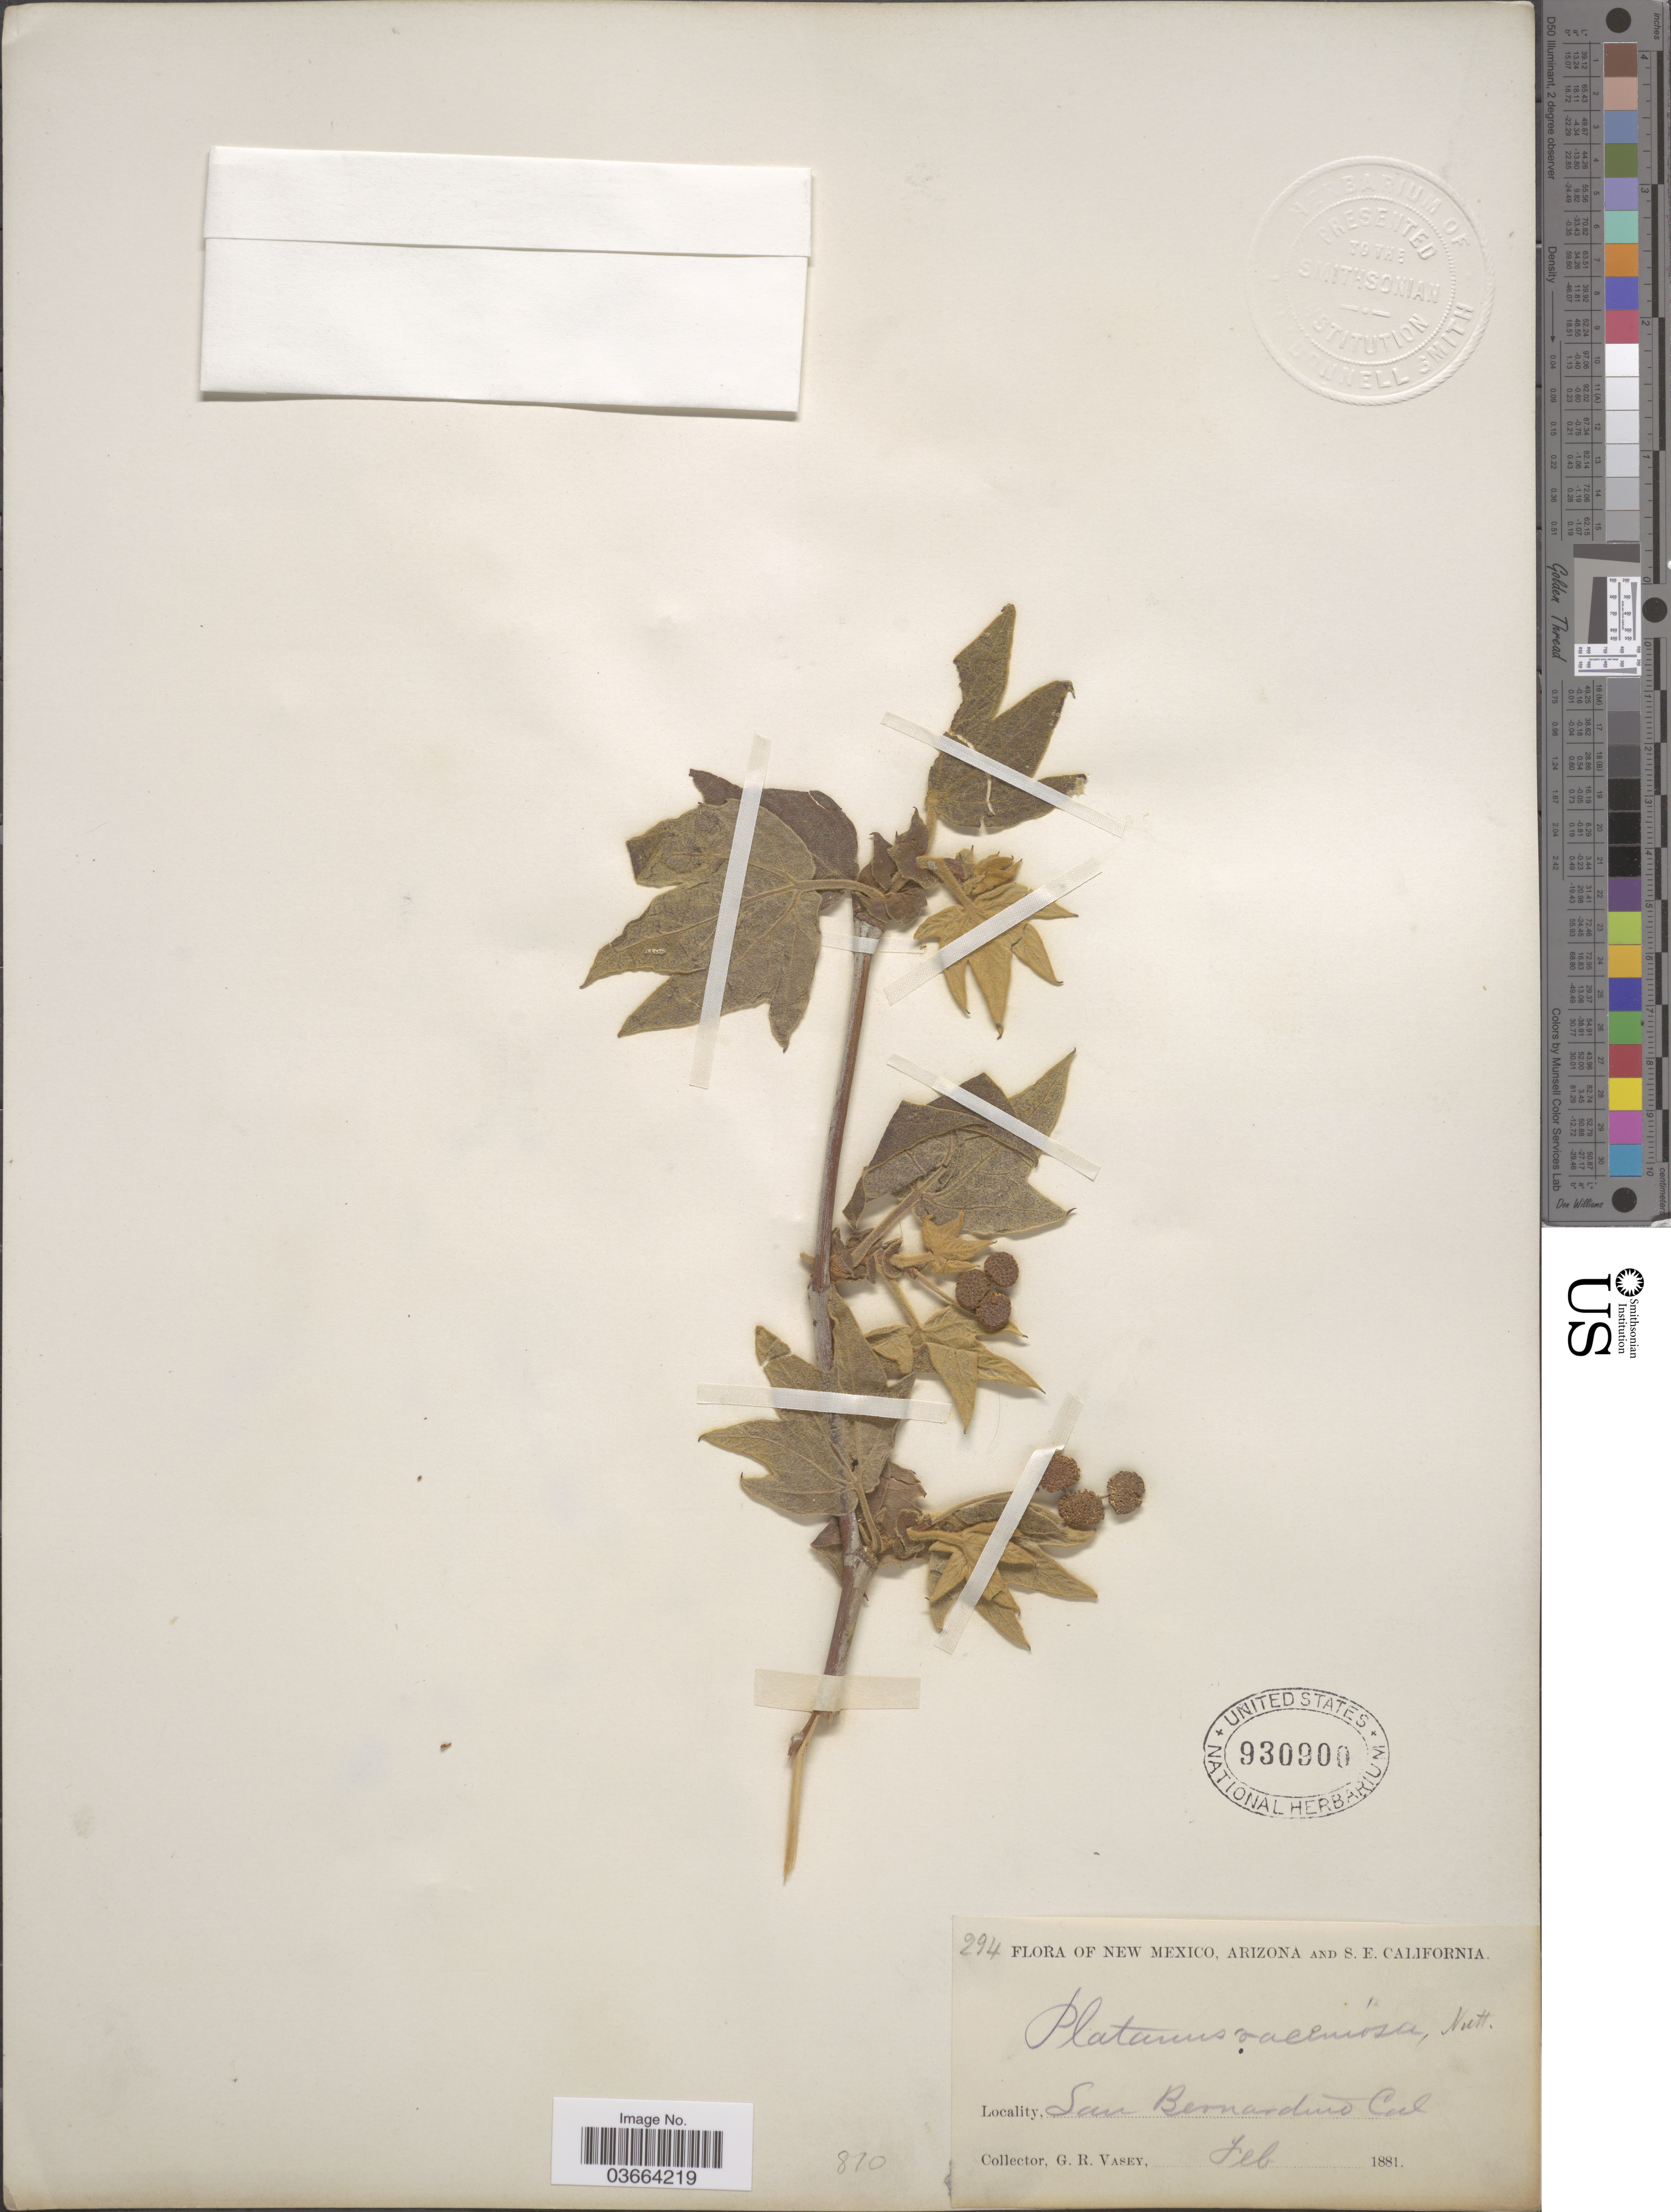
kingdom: Plantae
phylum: Tracheophyta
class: Magnoliopsida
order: Proteales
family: Platanaceae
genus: Platanus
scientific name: Platanus racemosa var. racemosa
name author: Nutt.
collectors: G. R. Vasey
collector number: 294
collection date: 1881-02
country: United States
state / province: California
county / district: San Bernardino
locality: S. E. California. San Bernardino.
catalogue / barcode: US 930900